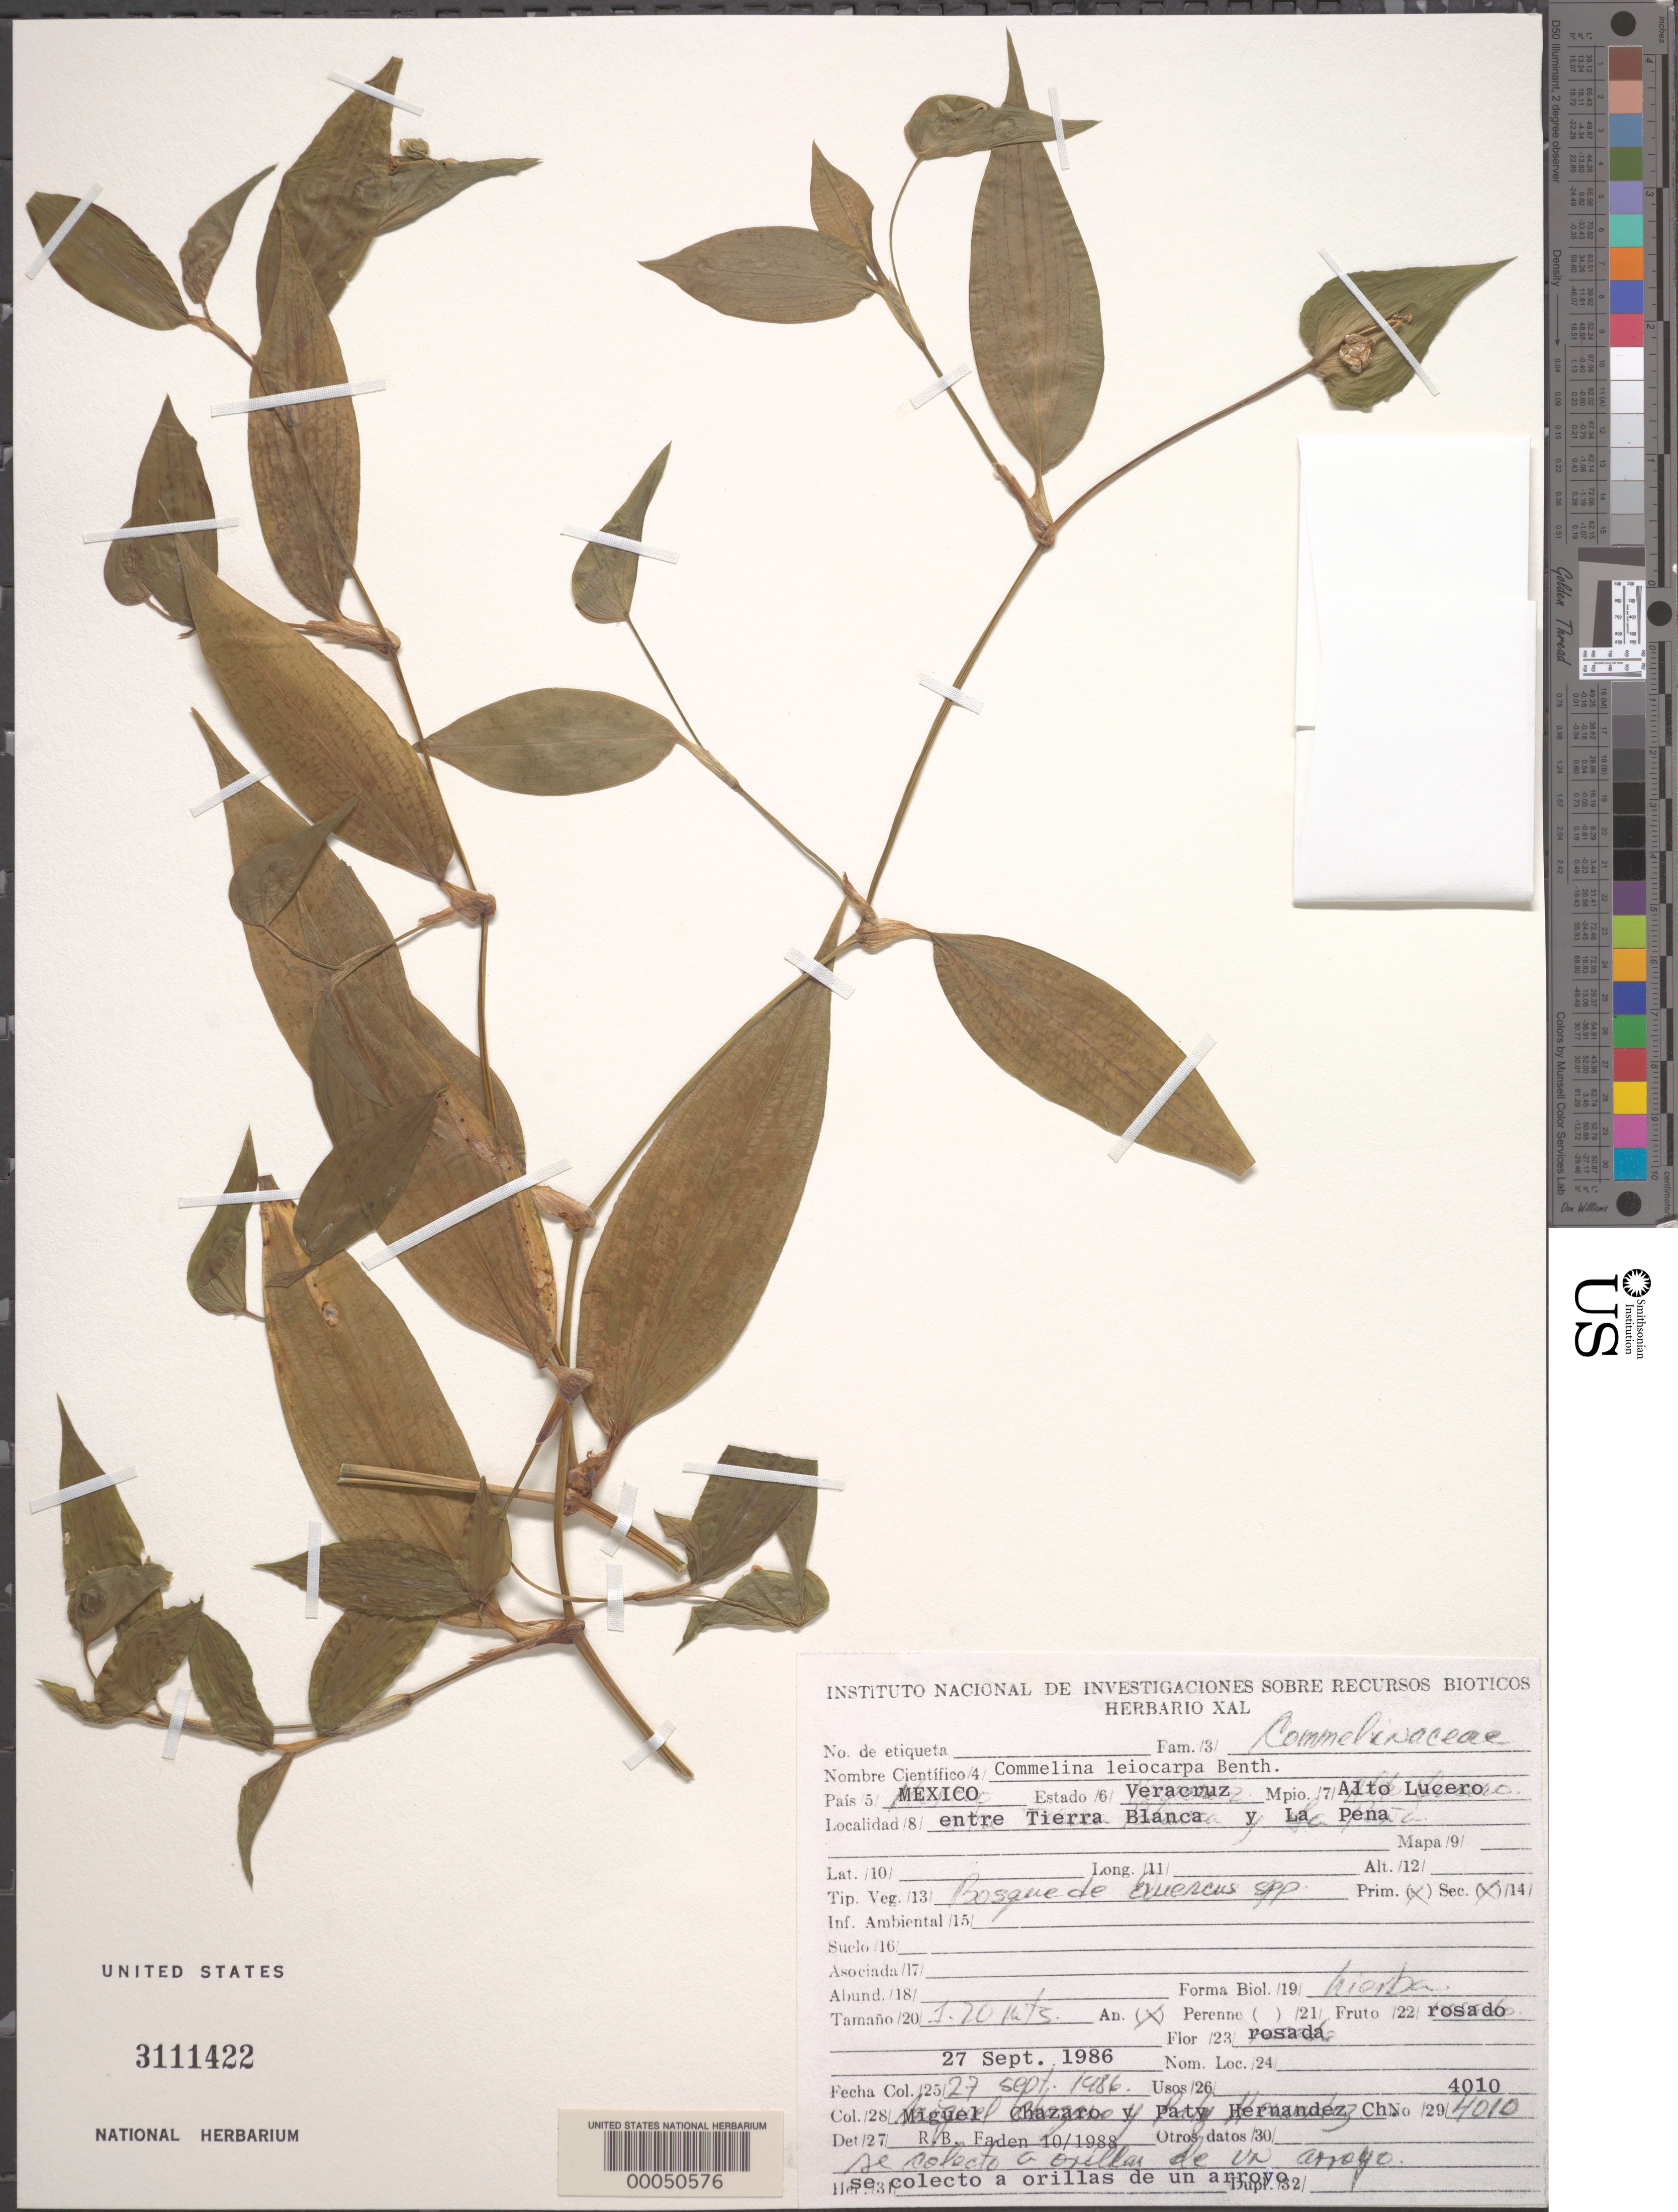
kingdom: Plantae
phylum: Tracheophyta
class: Liliopsida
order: Commelinales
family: Commelinaceae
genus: Commelina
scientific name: Commelina leiocarpa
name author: Benth.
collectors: M. de J. Cházaro Basáñoez & P. Hernandez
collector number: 4010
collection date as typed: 27 Sep 1986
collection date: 1986-09-27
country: Mexico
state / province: Veracruz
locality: Alto Lucero, between Tierro Blanca and La Pena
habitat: Bordering a stream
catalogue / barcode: US 3111422